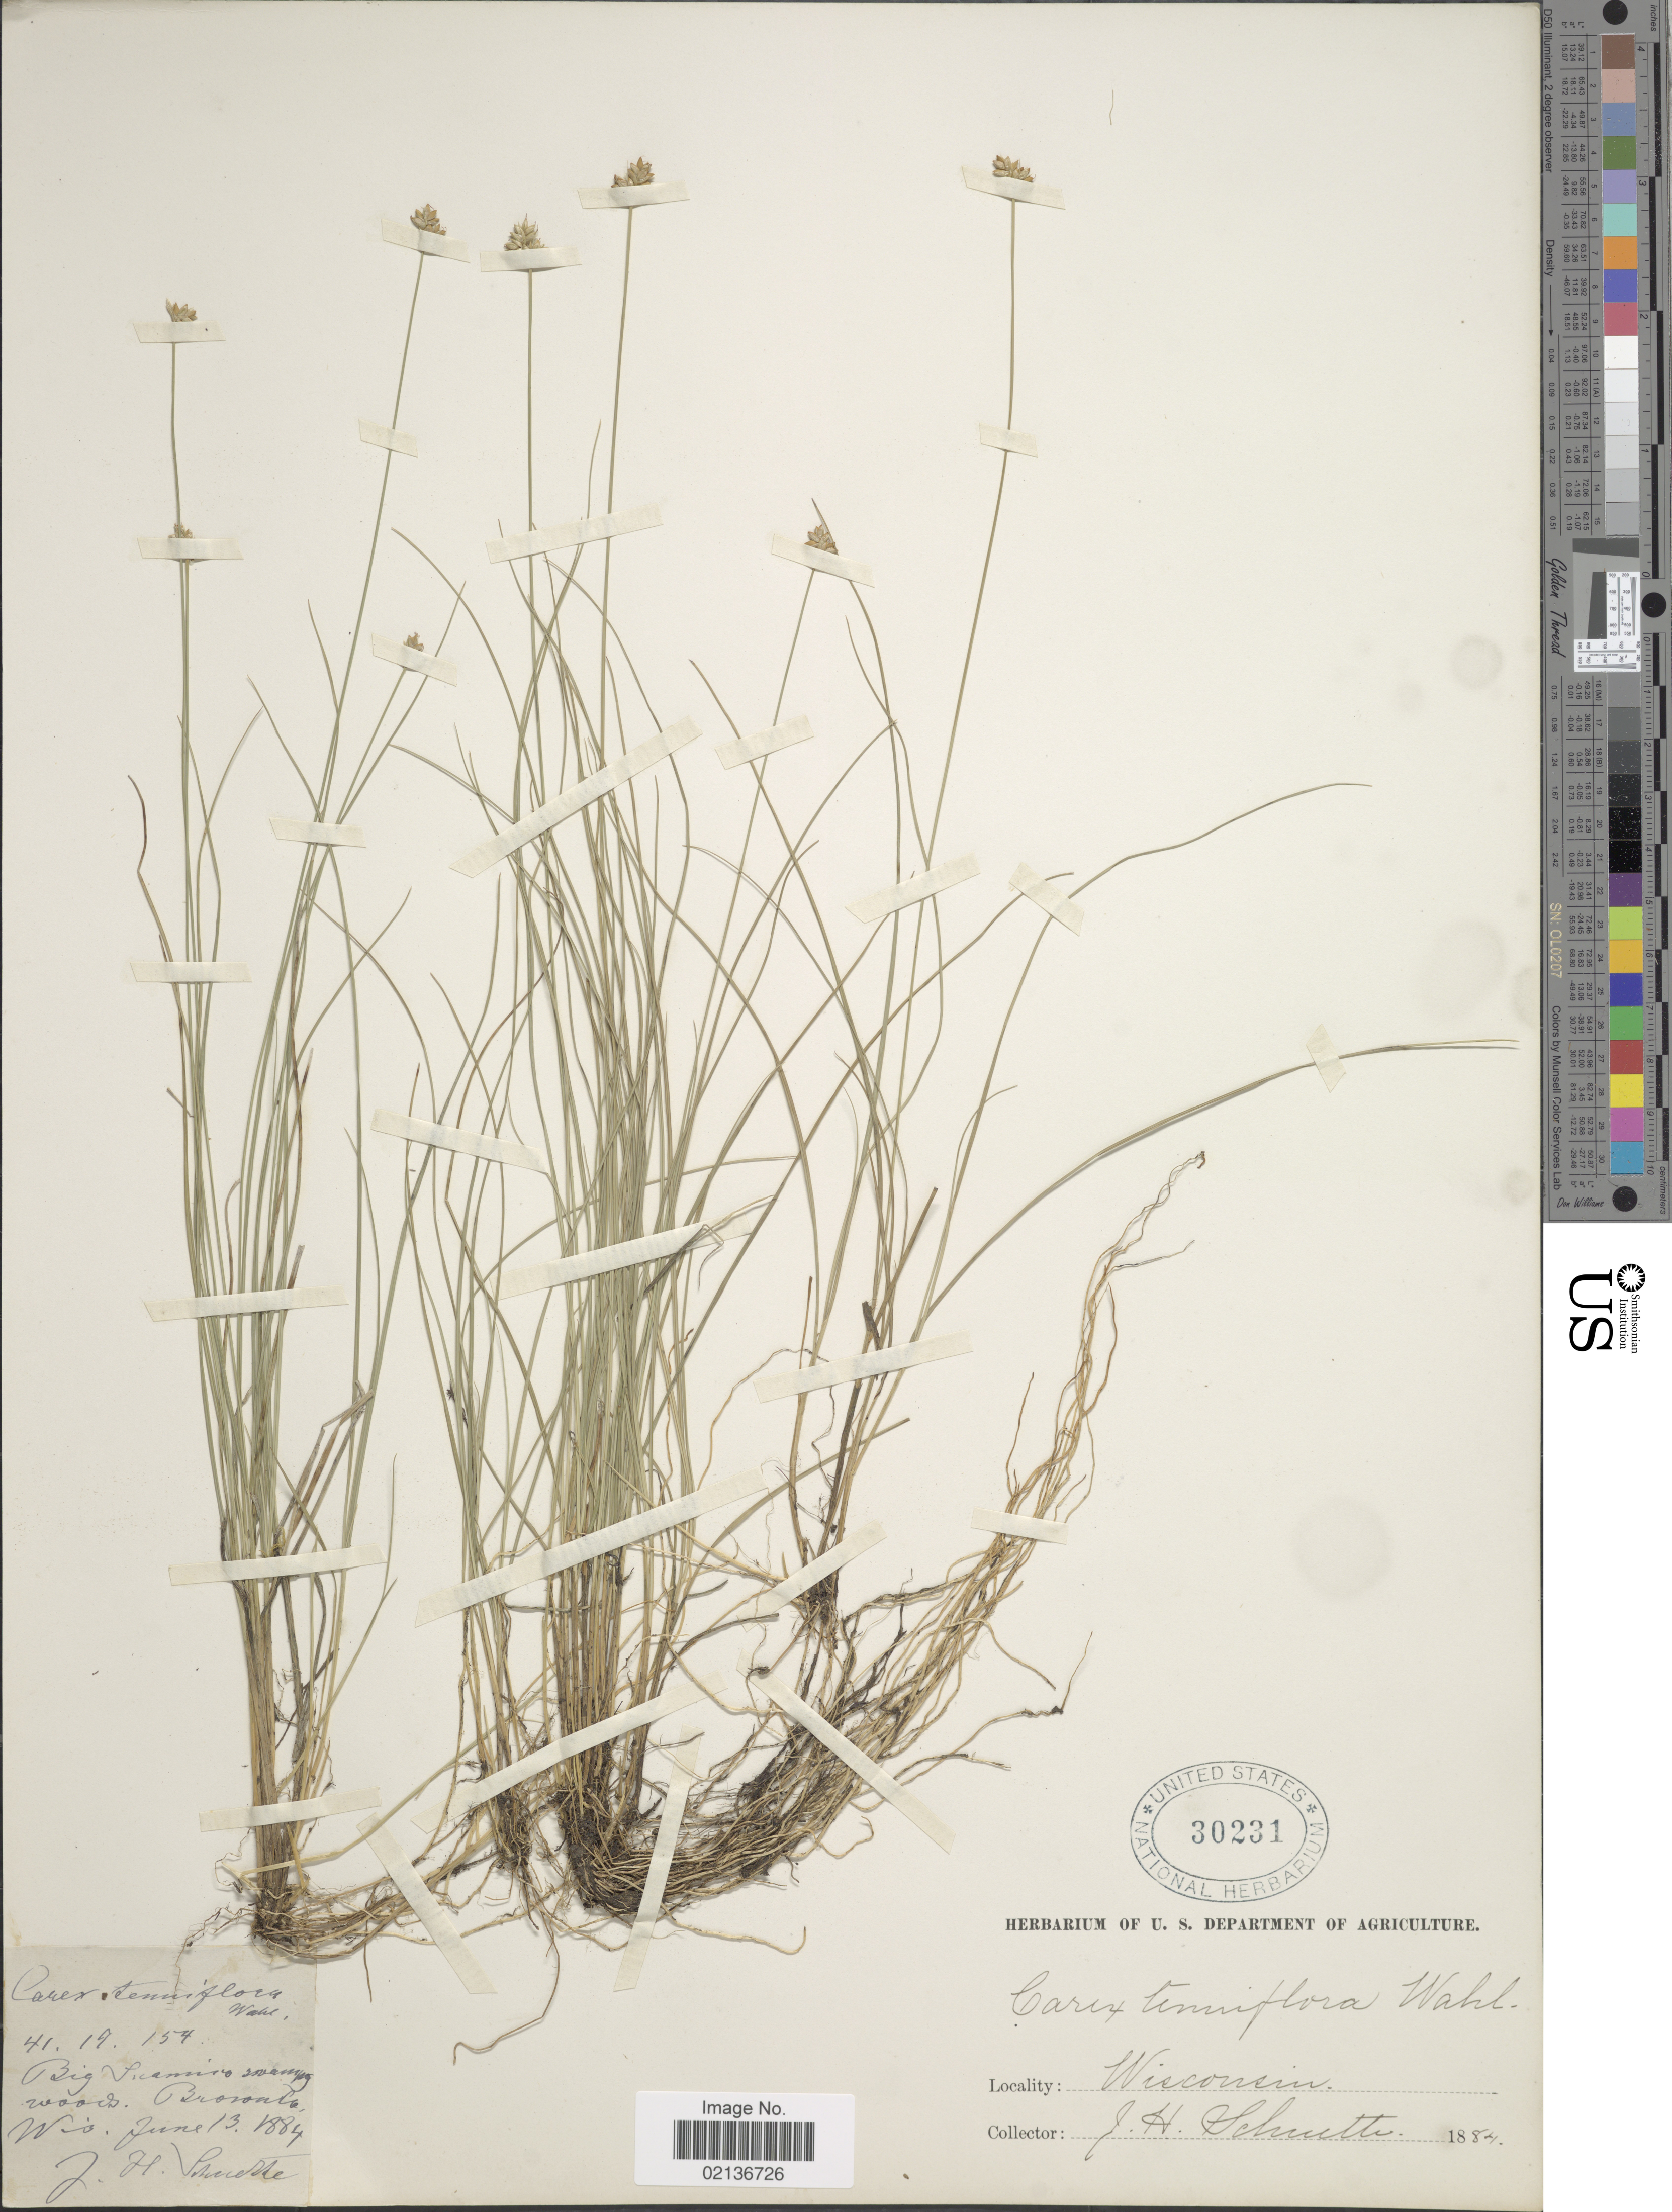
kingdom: Plantae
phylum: Tracheophyta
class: Liliopsida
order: Poales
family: Cyperaceae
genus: Carex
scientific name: Carex tenuiflora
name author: Wahlenb.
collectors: J. H. Schuette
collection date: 1884-06-13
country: United States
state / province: Wisconsin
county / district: Brown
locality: Big Suamico swampy woods, Brown Co., Wis.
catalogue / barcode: US 30231